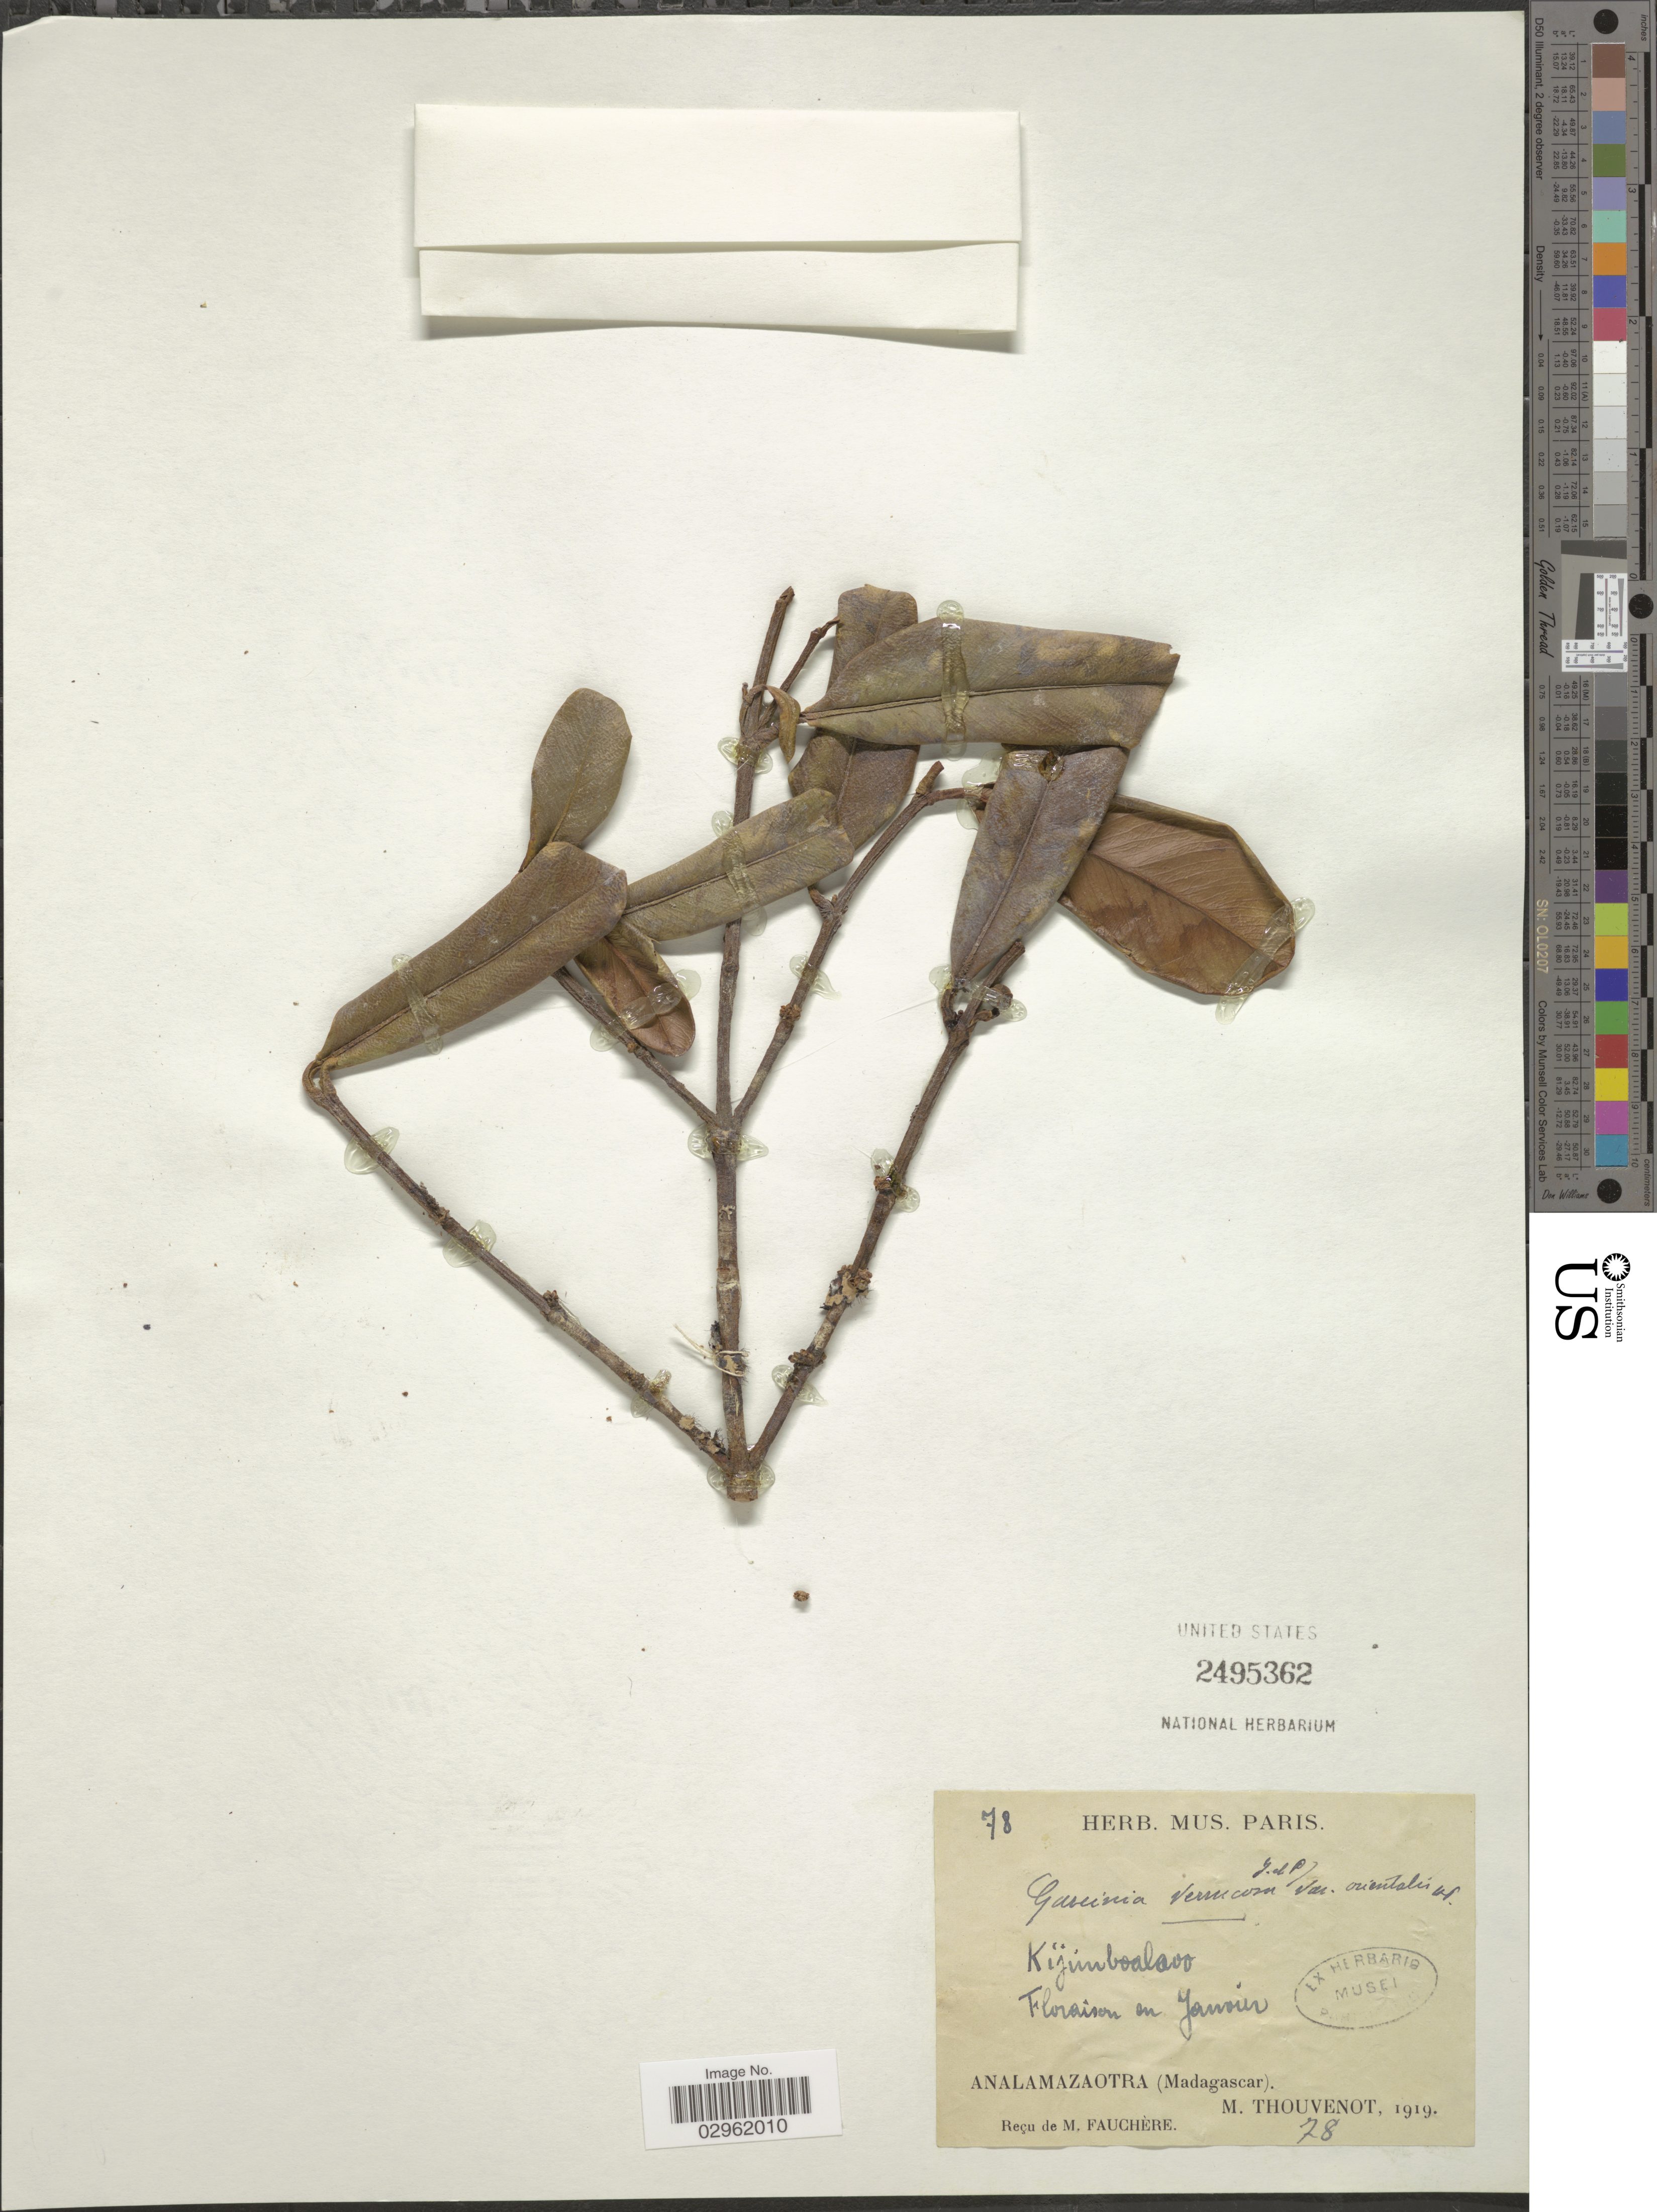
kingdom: Plantae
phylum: Tracheophyta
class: Magnoliopsida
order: Malpighiales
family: Clusiaceae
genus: Garcinia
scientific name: Garcinia verrucosa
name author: Jum. & H. Perrier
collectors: M. Thouvenot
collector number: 78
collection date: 1919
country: Madagascar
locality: Kijunboalavo, Floraison on Janvier. Analamazaotra.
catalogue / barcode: US 2495362